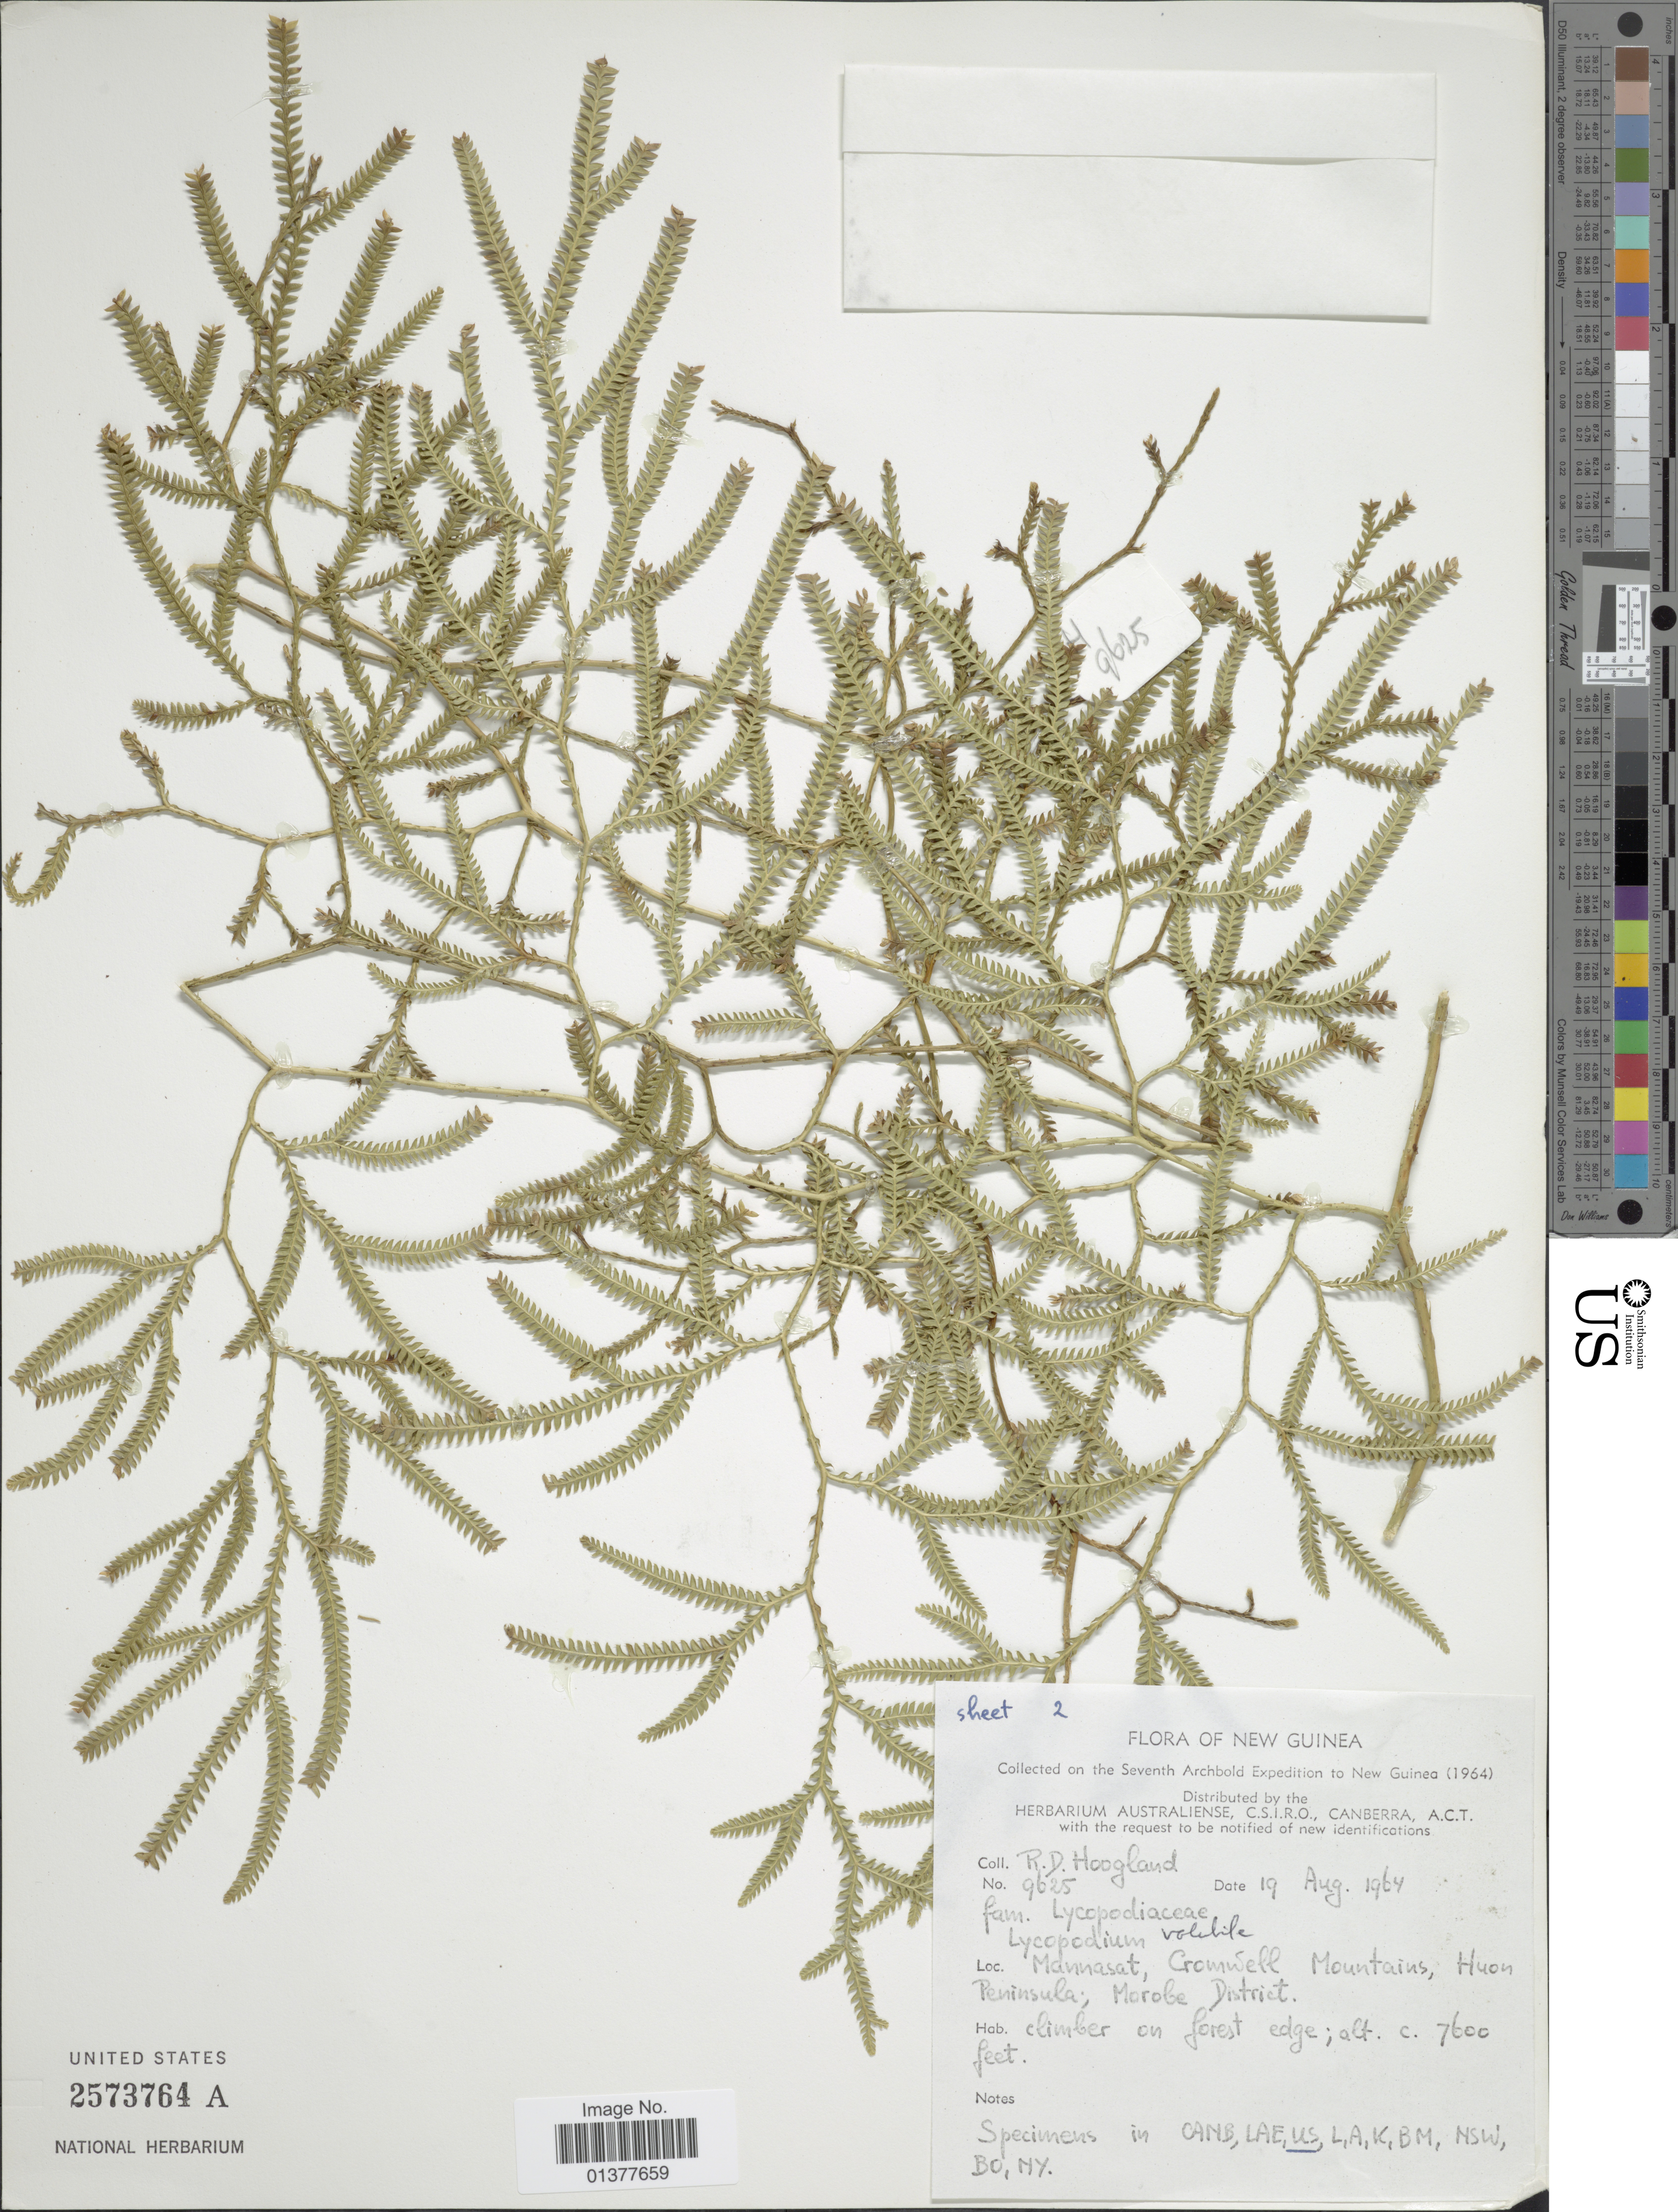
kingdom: Plantae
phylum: Tracheophyta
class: Lycopodiopsida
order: Lycopodiales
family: Lycopodiaceae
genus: Pseudodiphasium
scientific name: Pseudodiphasium volubile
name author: (G. Forst.) Holub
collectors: R. D. Hoogland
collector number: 9625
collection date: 1964-08-19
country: Papua New Guinea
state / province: Morobe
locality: Mannasat, Cromwell Mountains, Huon Peninsula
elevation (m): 2316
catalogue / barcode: US 2573764A